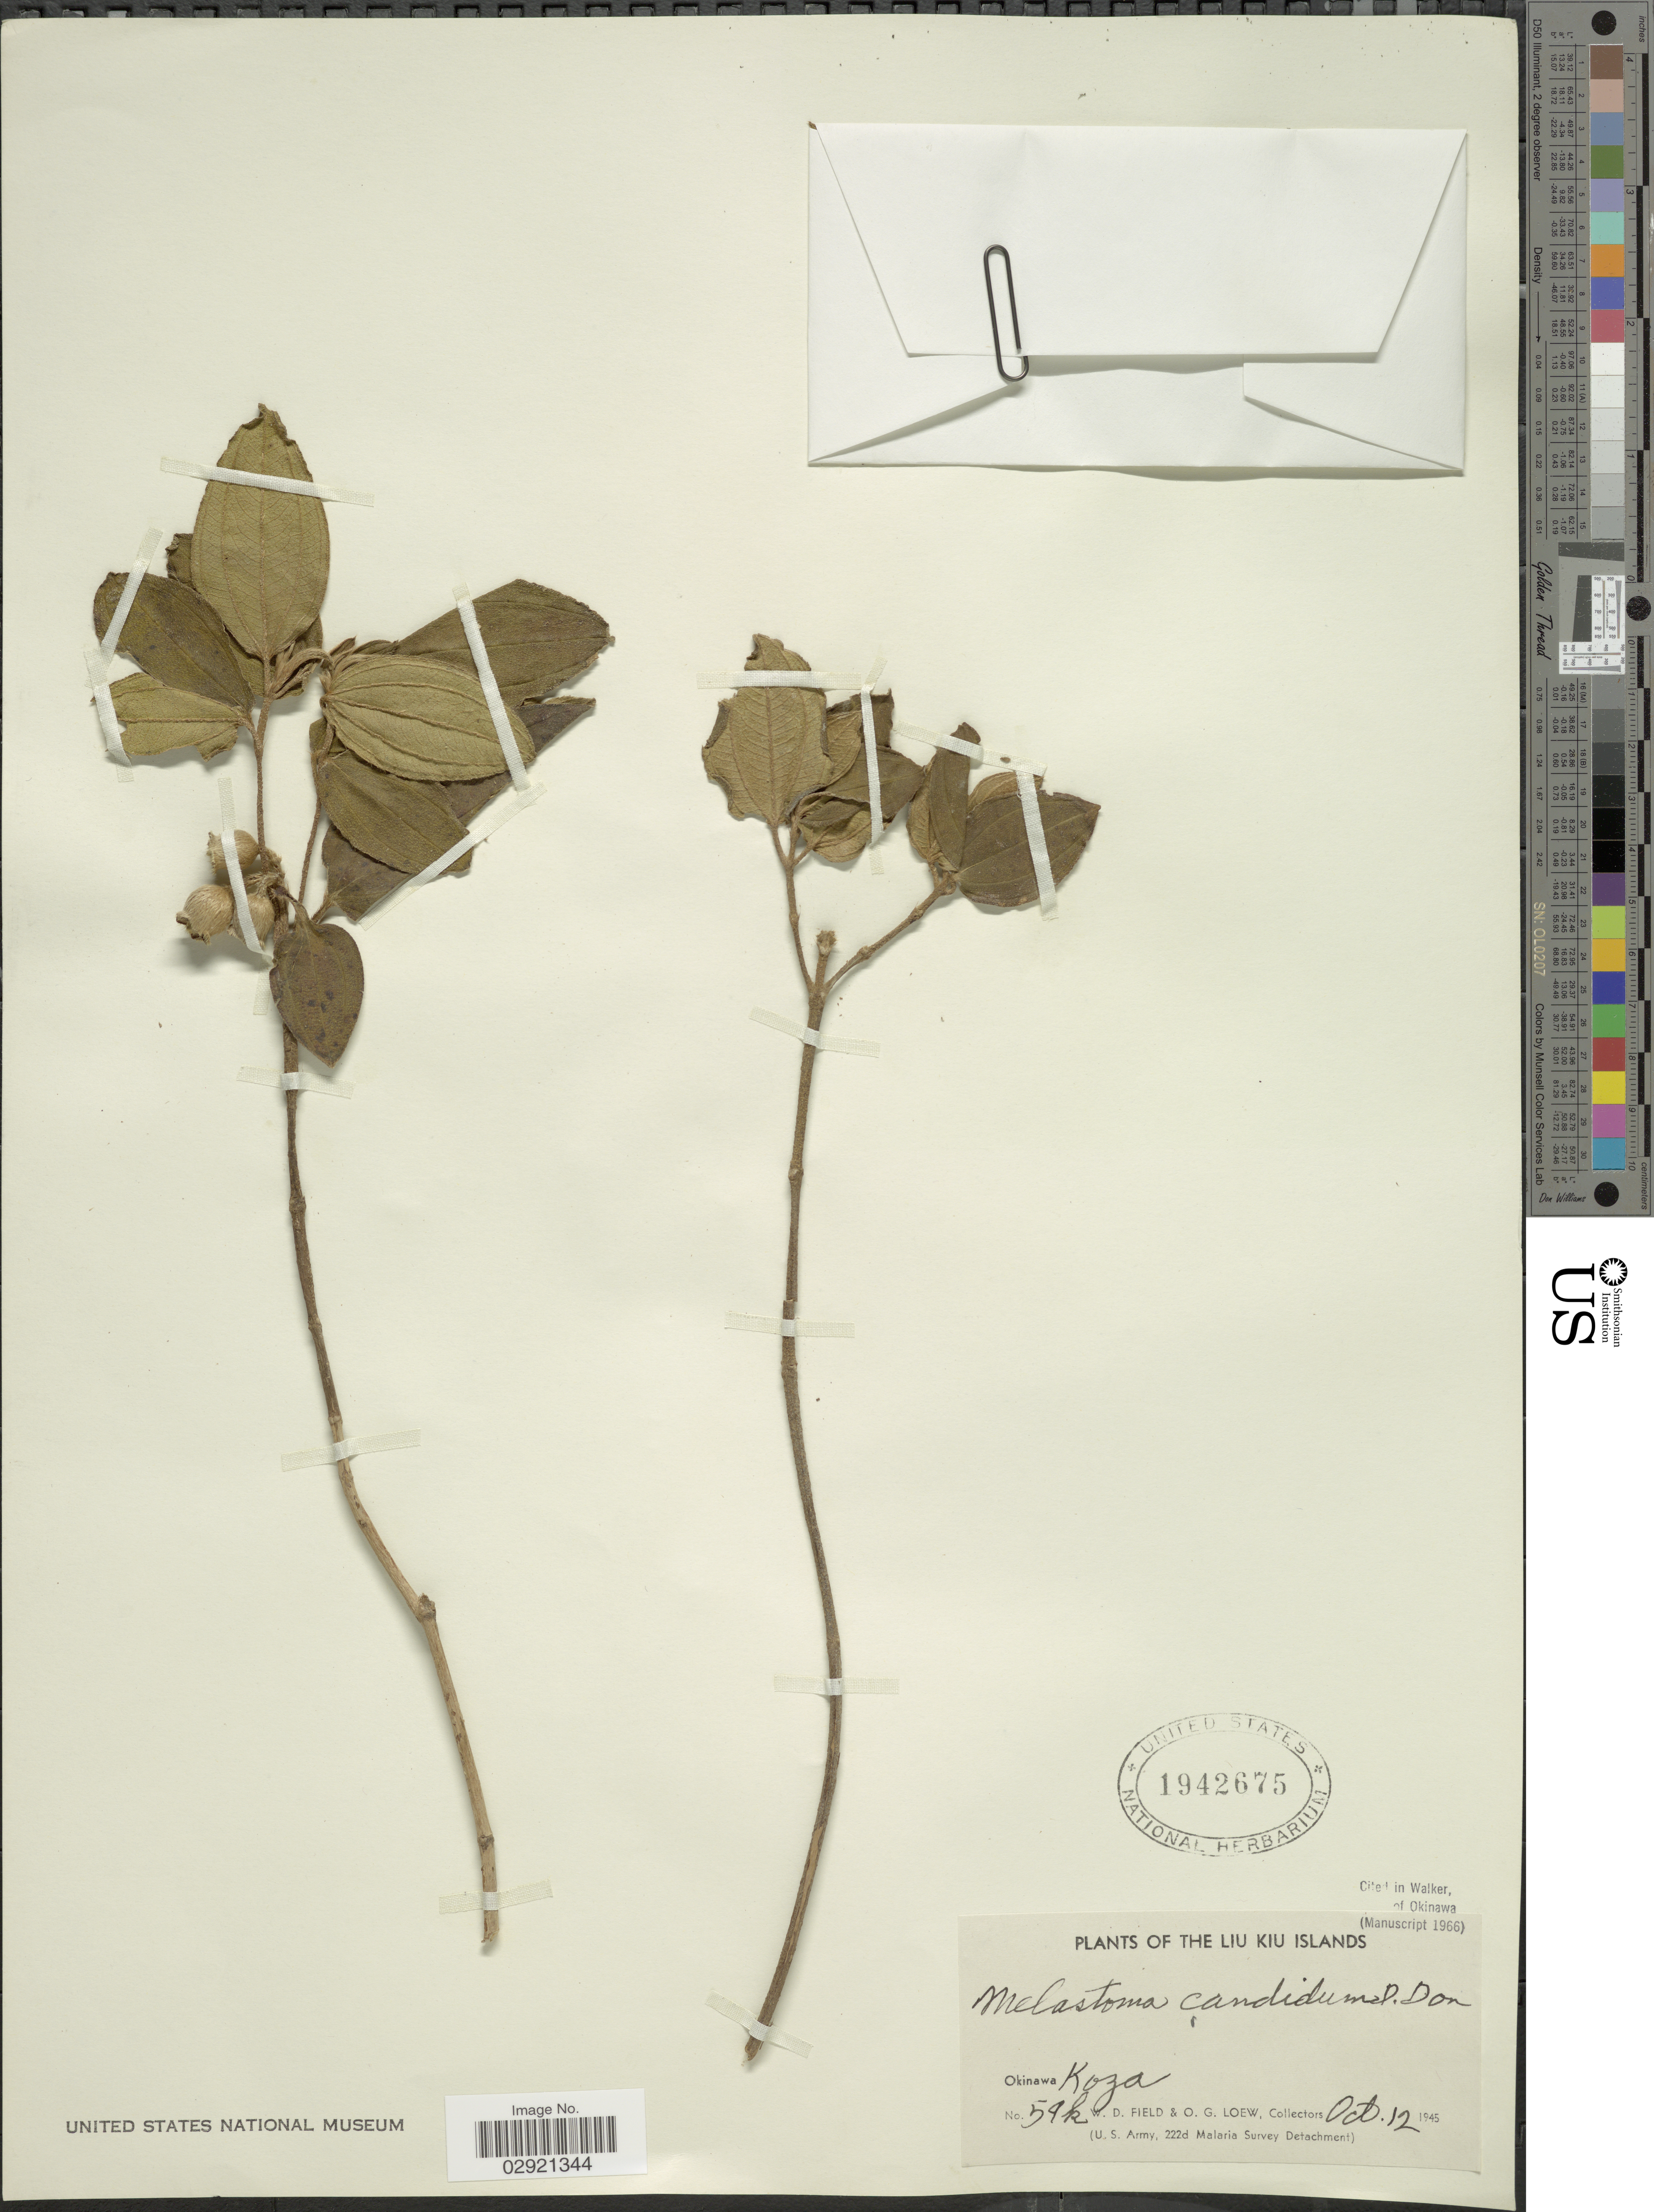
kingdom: Plantae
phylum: Tracheophyta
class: Magnoliopsida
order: Myrtales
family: Melastomataceae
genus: Melastoma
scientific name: Melastoma candidum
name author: D. Don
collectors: W. D. Field & O. G. Loew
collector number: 59k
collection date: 1945-10-12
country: Japan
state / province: Okinawa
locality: Koza. Liu Kiu Islands.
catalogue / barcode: US 1942675